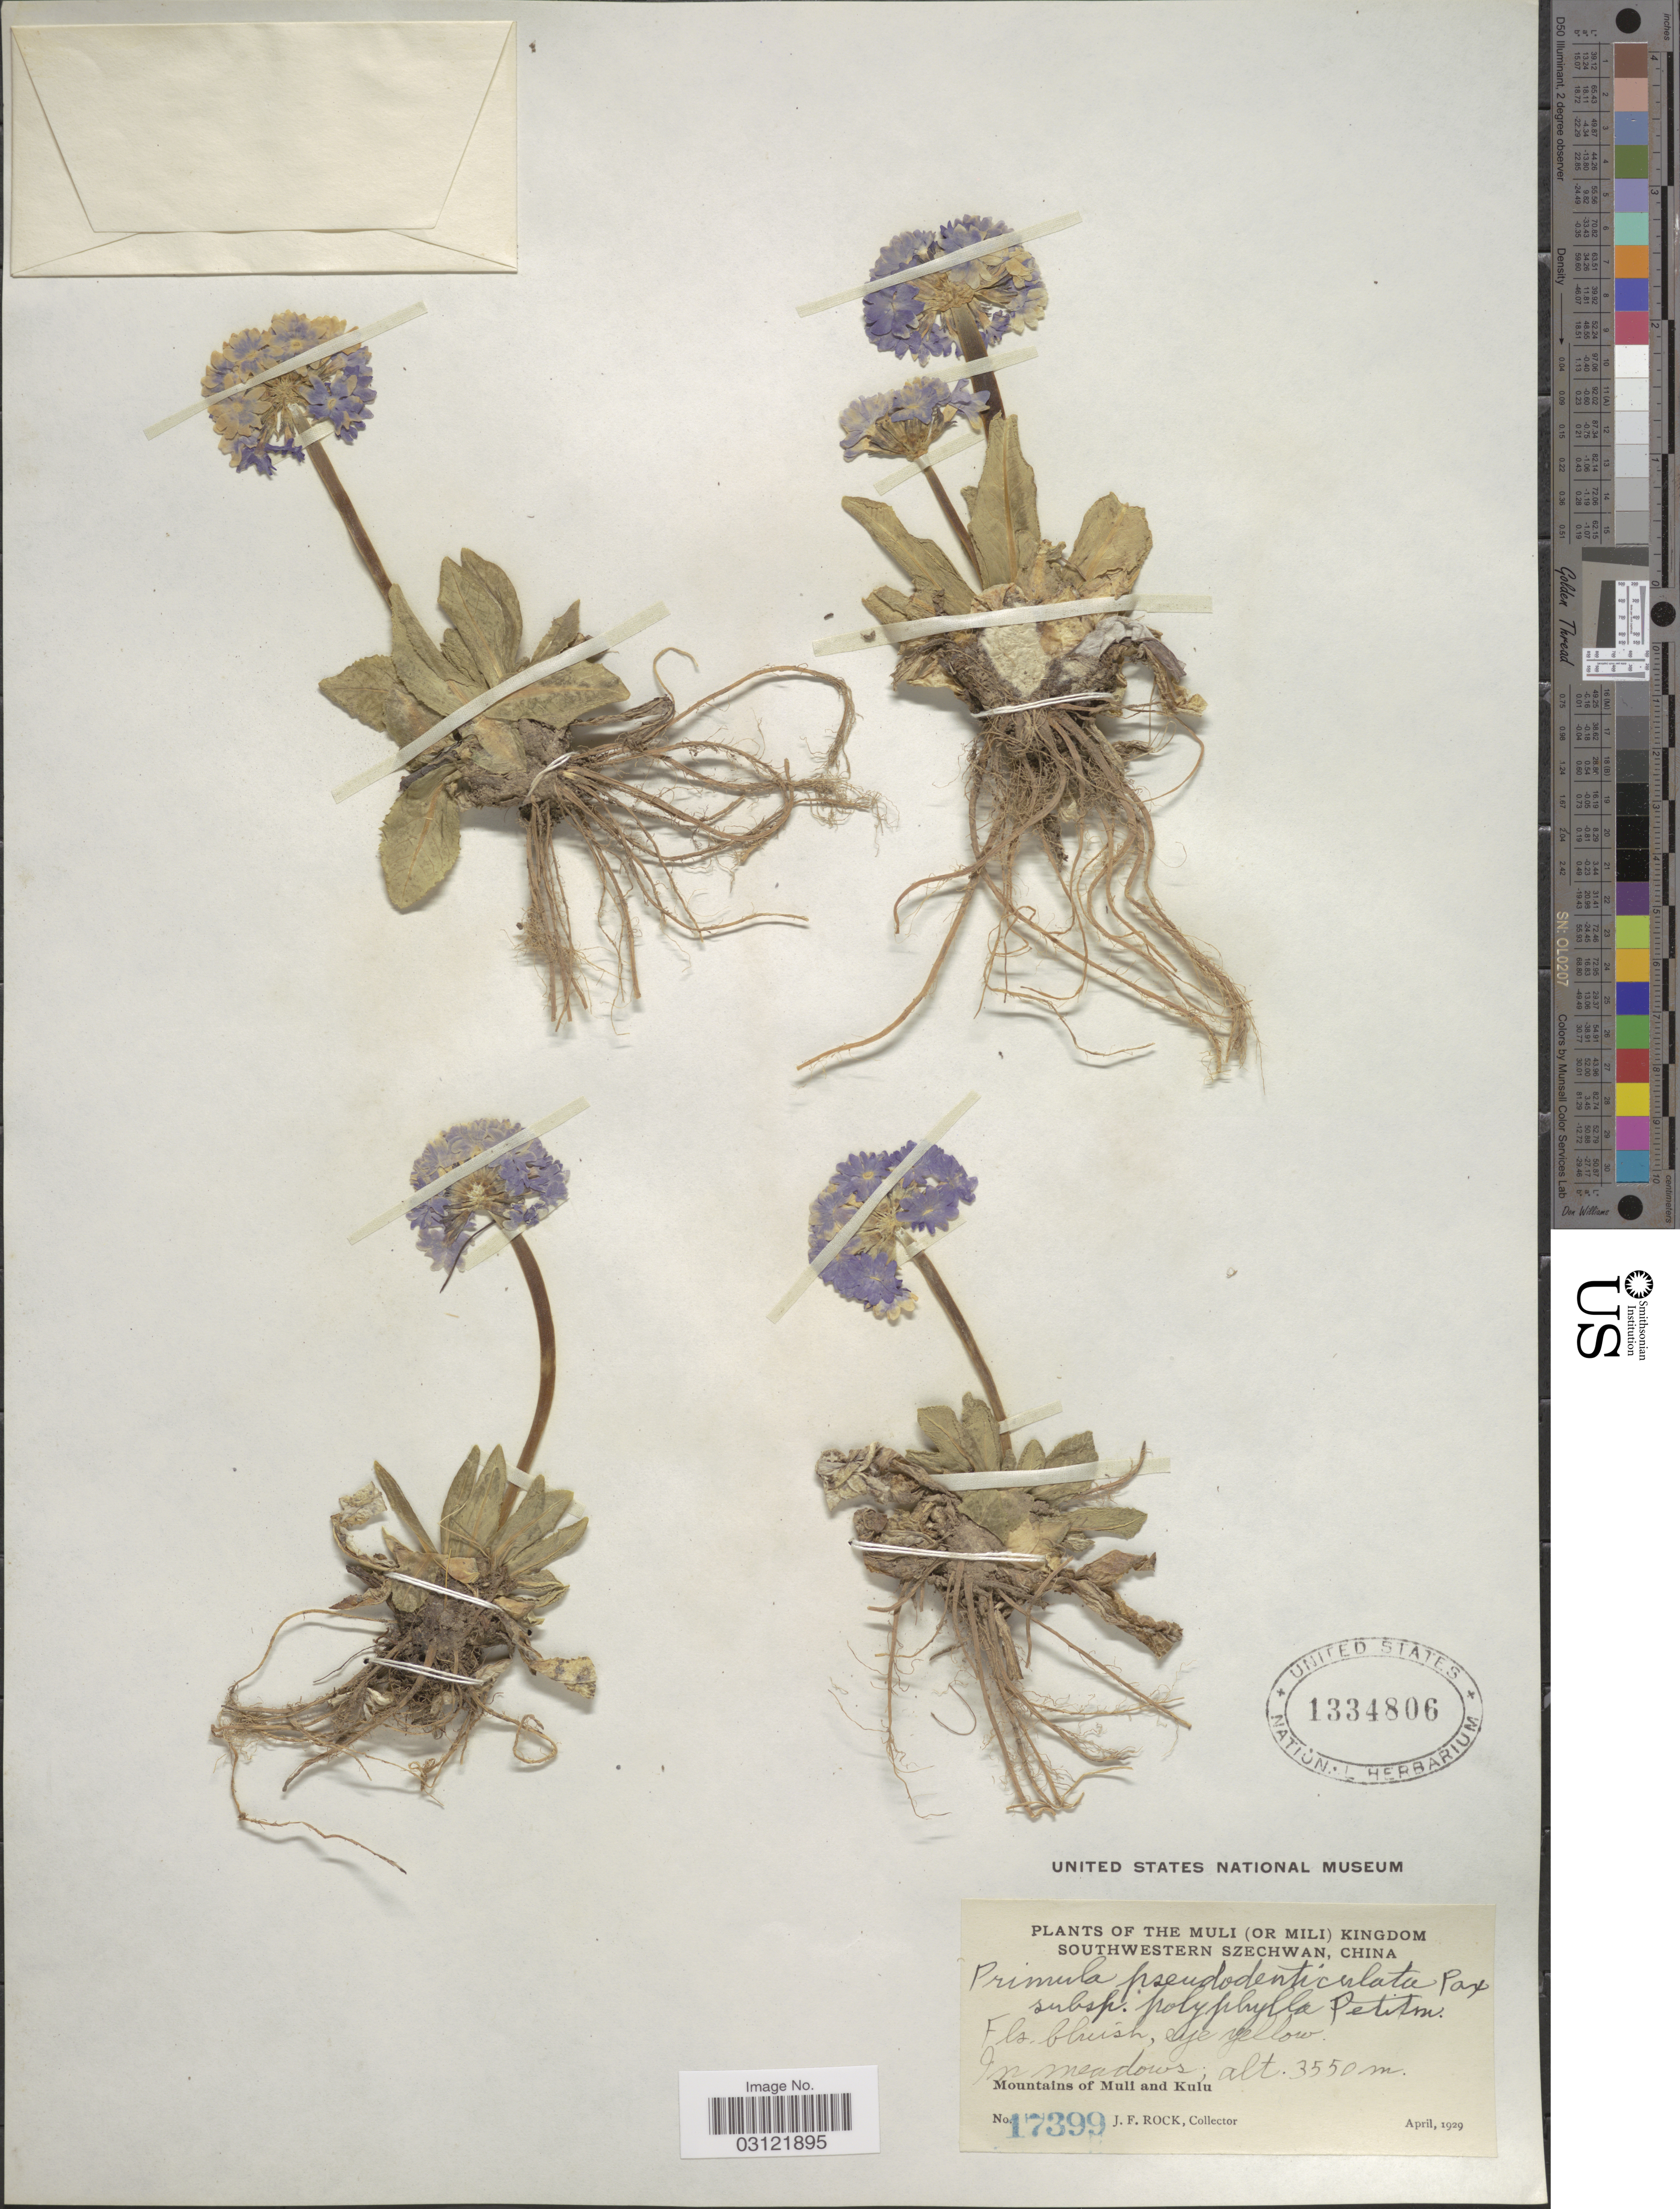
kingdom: Plantae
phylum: Tracheophyta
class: Magnoliopsida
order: Ericales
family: Primulaceae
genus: Primula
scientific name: Primula pseudodenticulata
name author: Pax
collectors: J. Rock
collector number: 17399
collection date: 1929-04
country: China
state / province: Sichuan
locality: The Muli (or Mili) Kingdom, Southwestern Szechwan. Mountains of Muli and Kulu.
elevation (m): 3550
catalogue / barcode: US 1334806